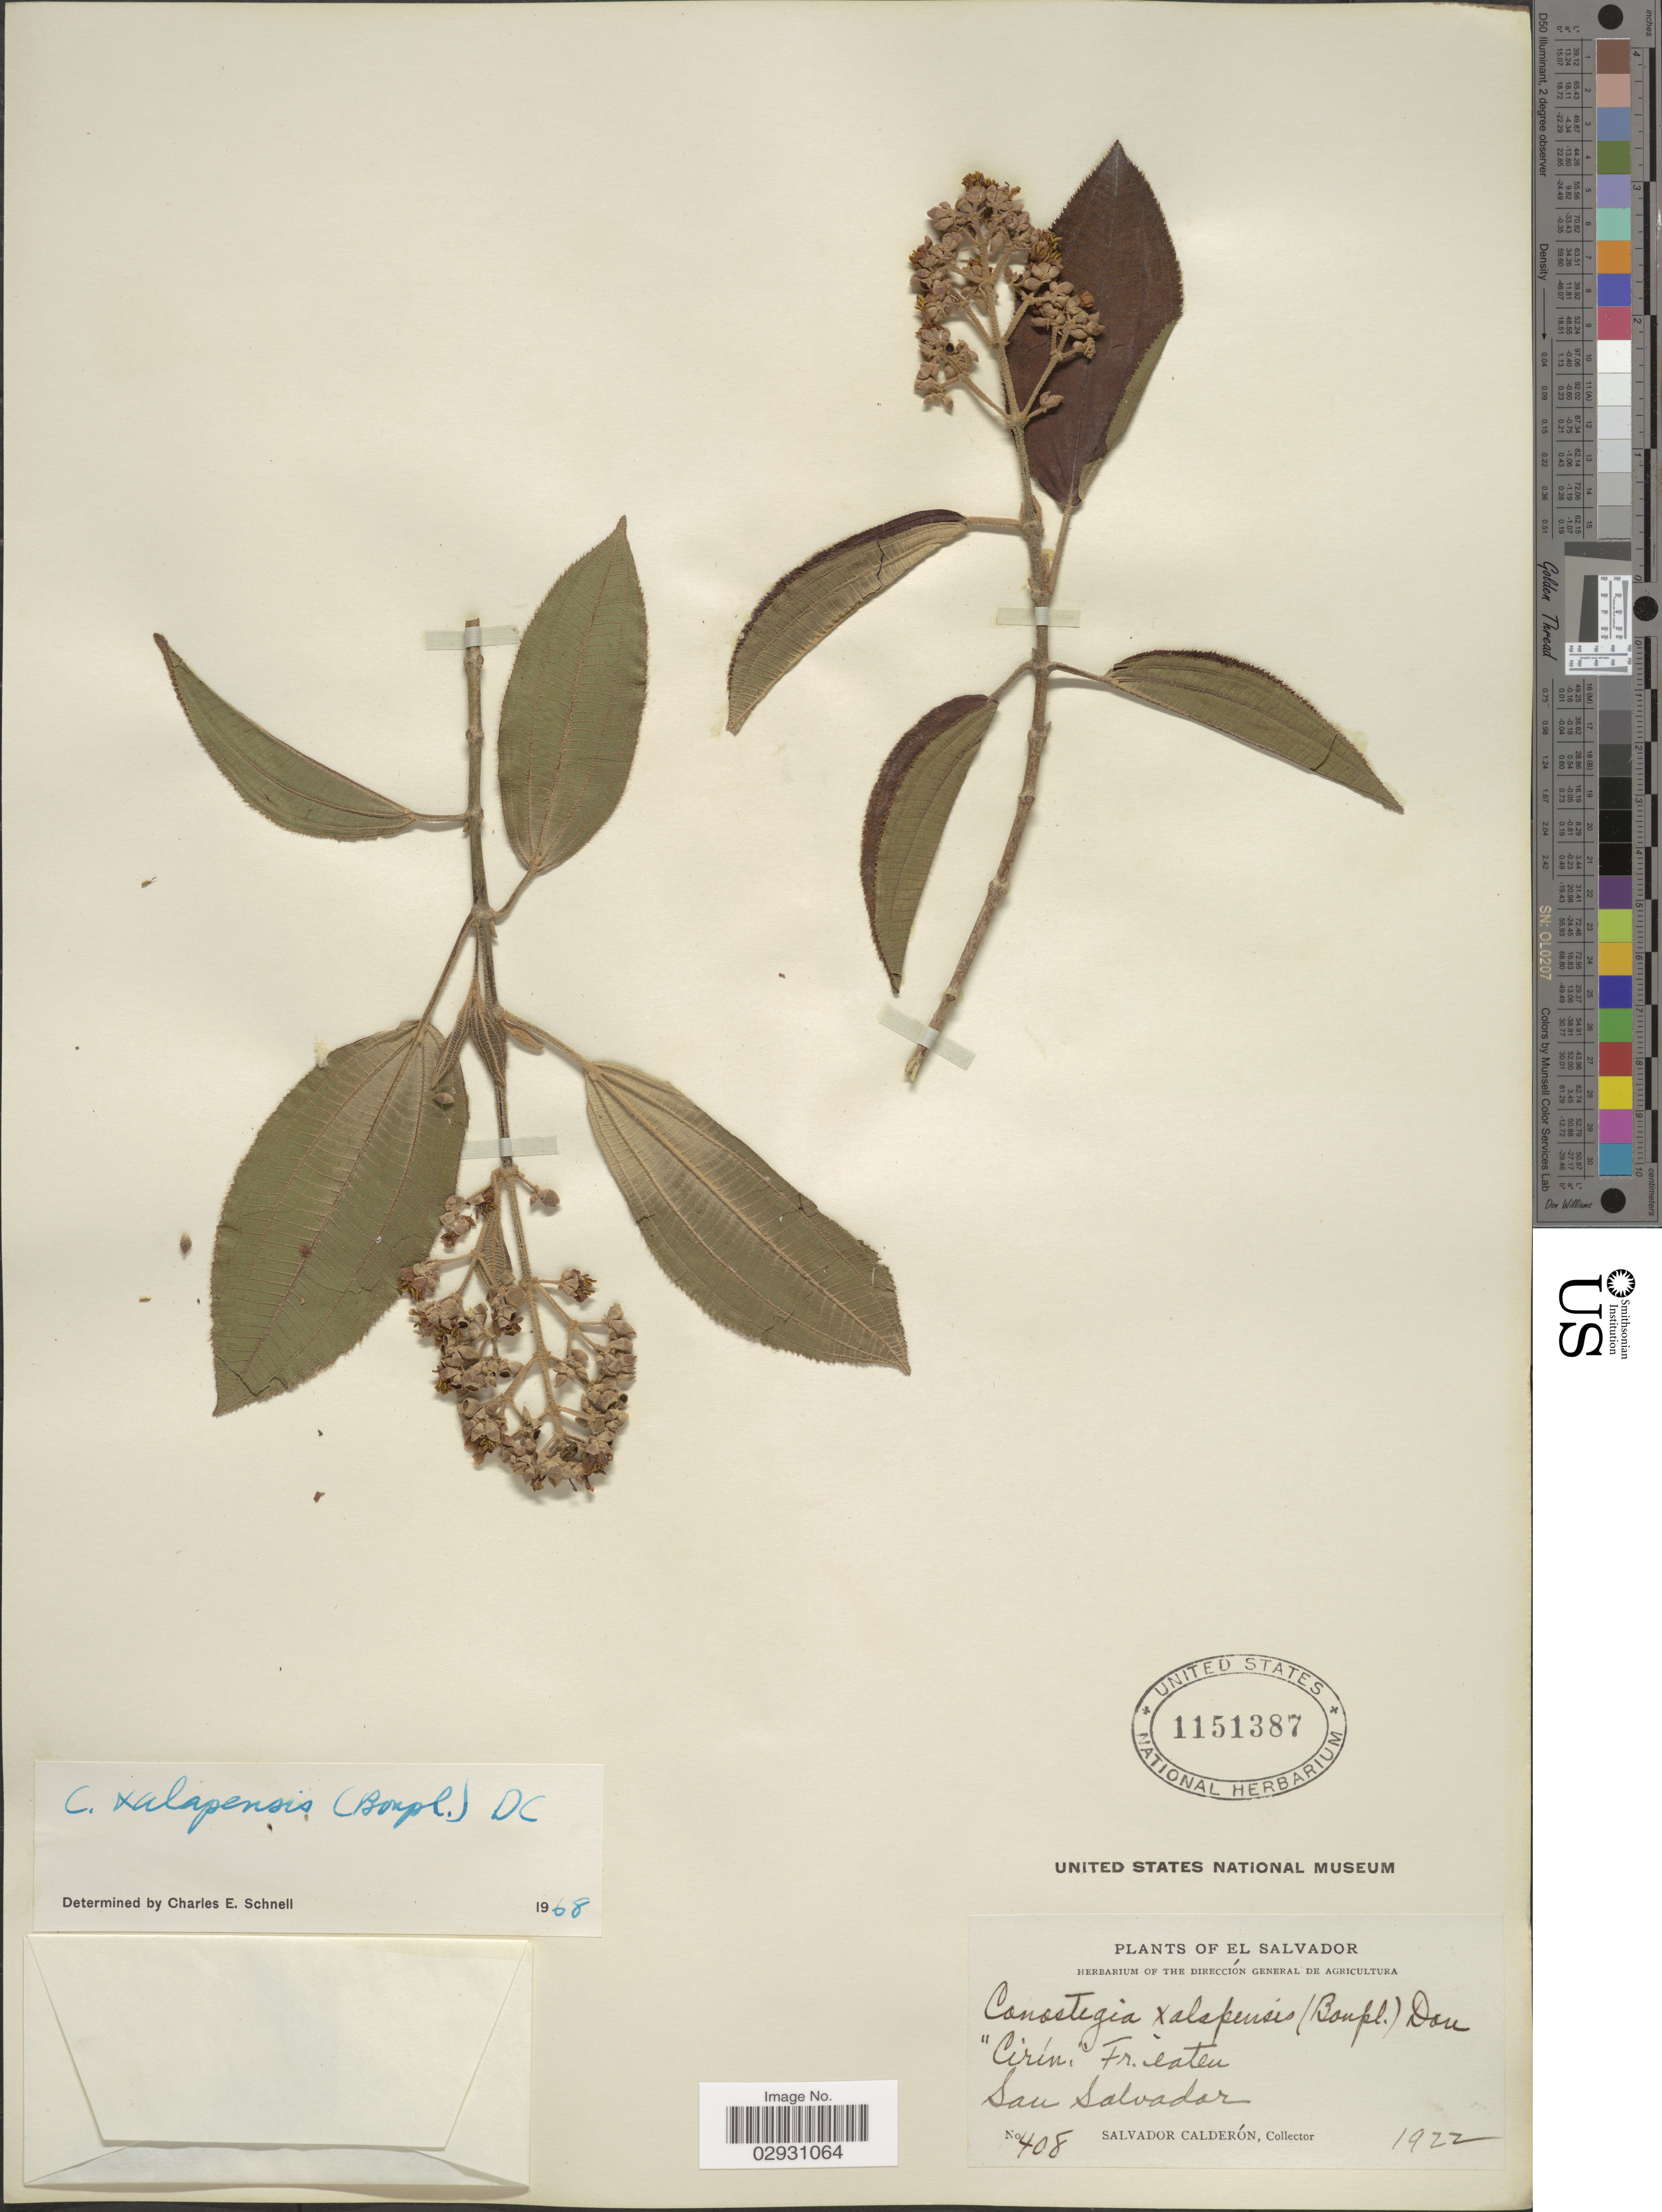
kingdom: Plantae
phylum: Tracheophyta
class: Magnoliopsida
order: Myrtales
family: Melastomataceae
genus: Conostegia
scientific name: Conostegia quadrangularis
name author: Schltdl. ex Steud.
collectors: S. Calderón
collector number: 408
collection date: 1922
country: El Salvador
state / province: San Salvador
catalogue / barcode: US 1151387